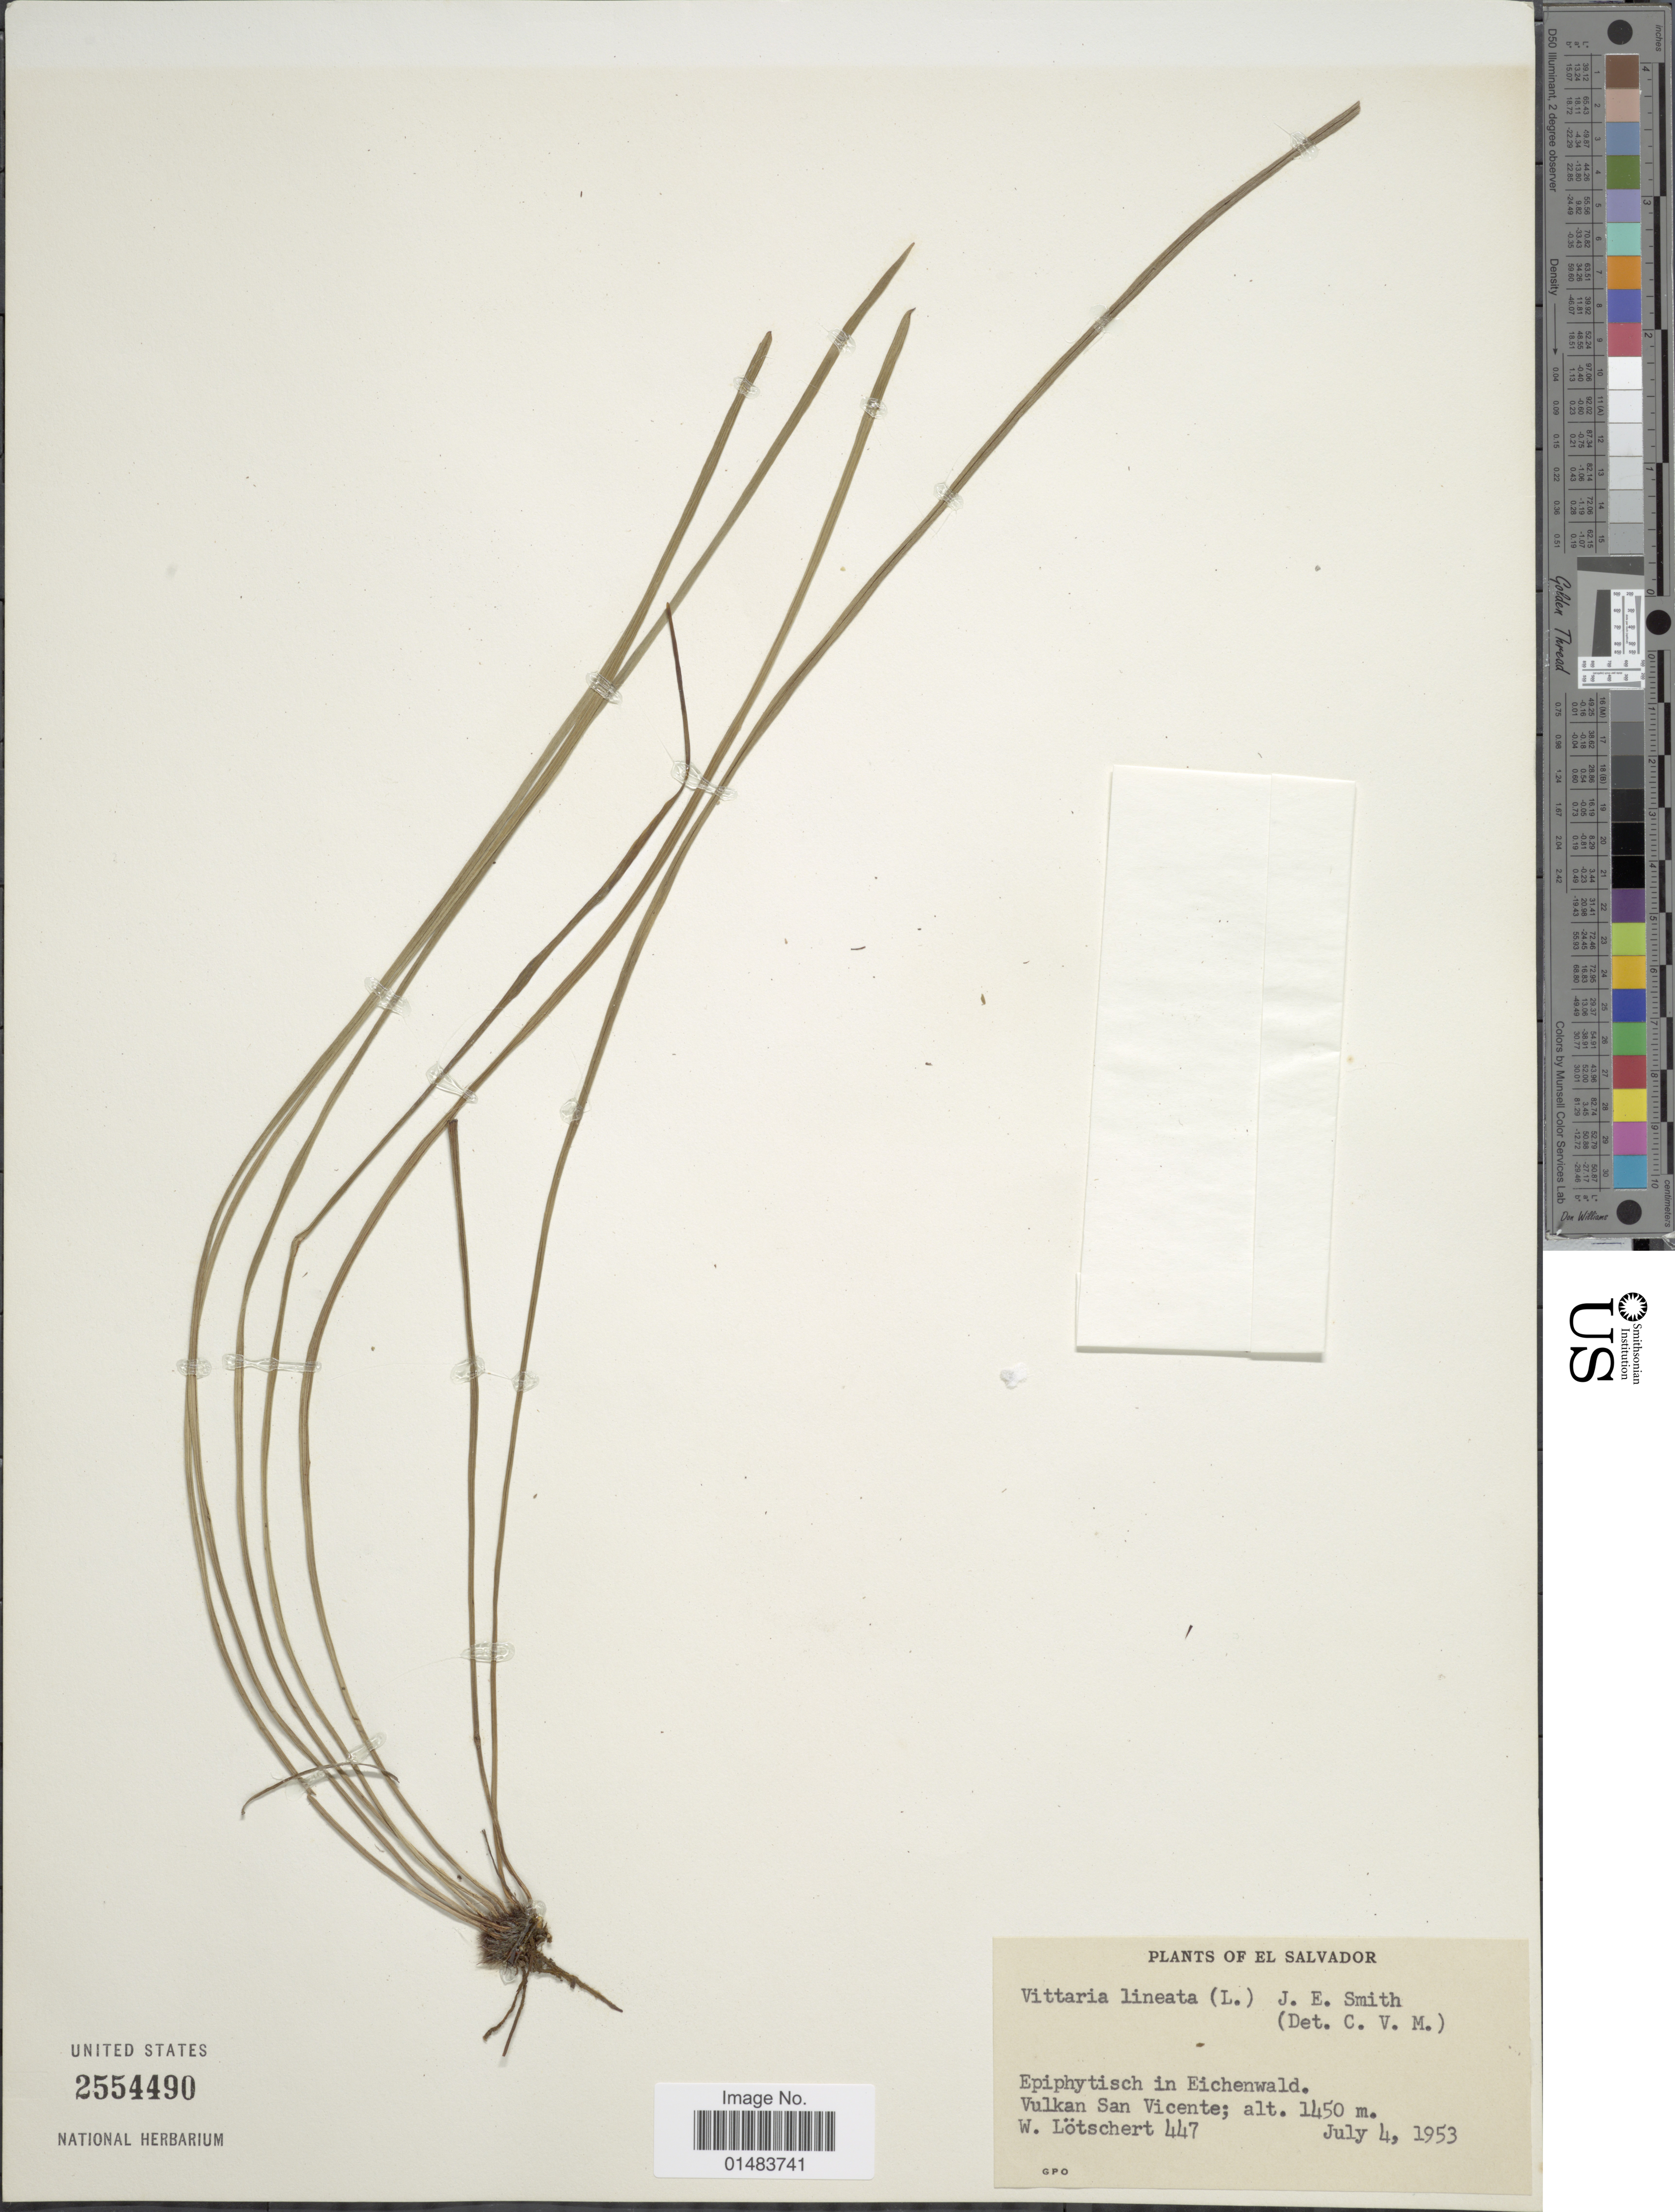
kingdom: Plantae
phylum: Tracheophyta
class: Polypodiopsida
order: Polypodiales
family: Pteridaceae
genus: Vittaria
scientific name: Vittaria lineata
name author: (L.) Sm.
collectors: W. Lötschert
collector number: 447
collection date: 1953-07-04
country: El Salvador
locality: Plants of El Salvador, Epiphytisch in Eichenwald, Vulkan San Vicente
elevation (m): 1450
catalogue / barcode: US 2554490